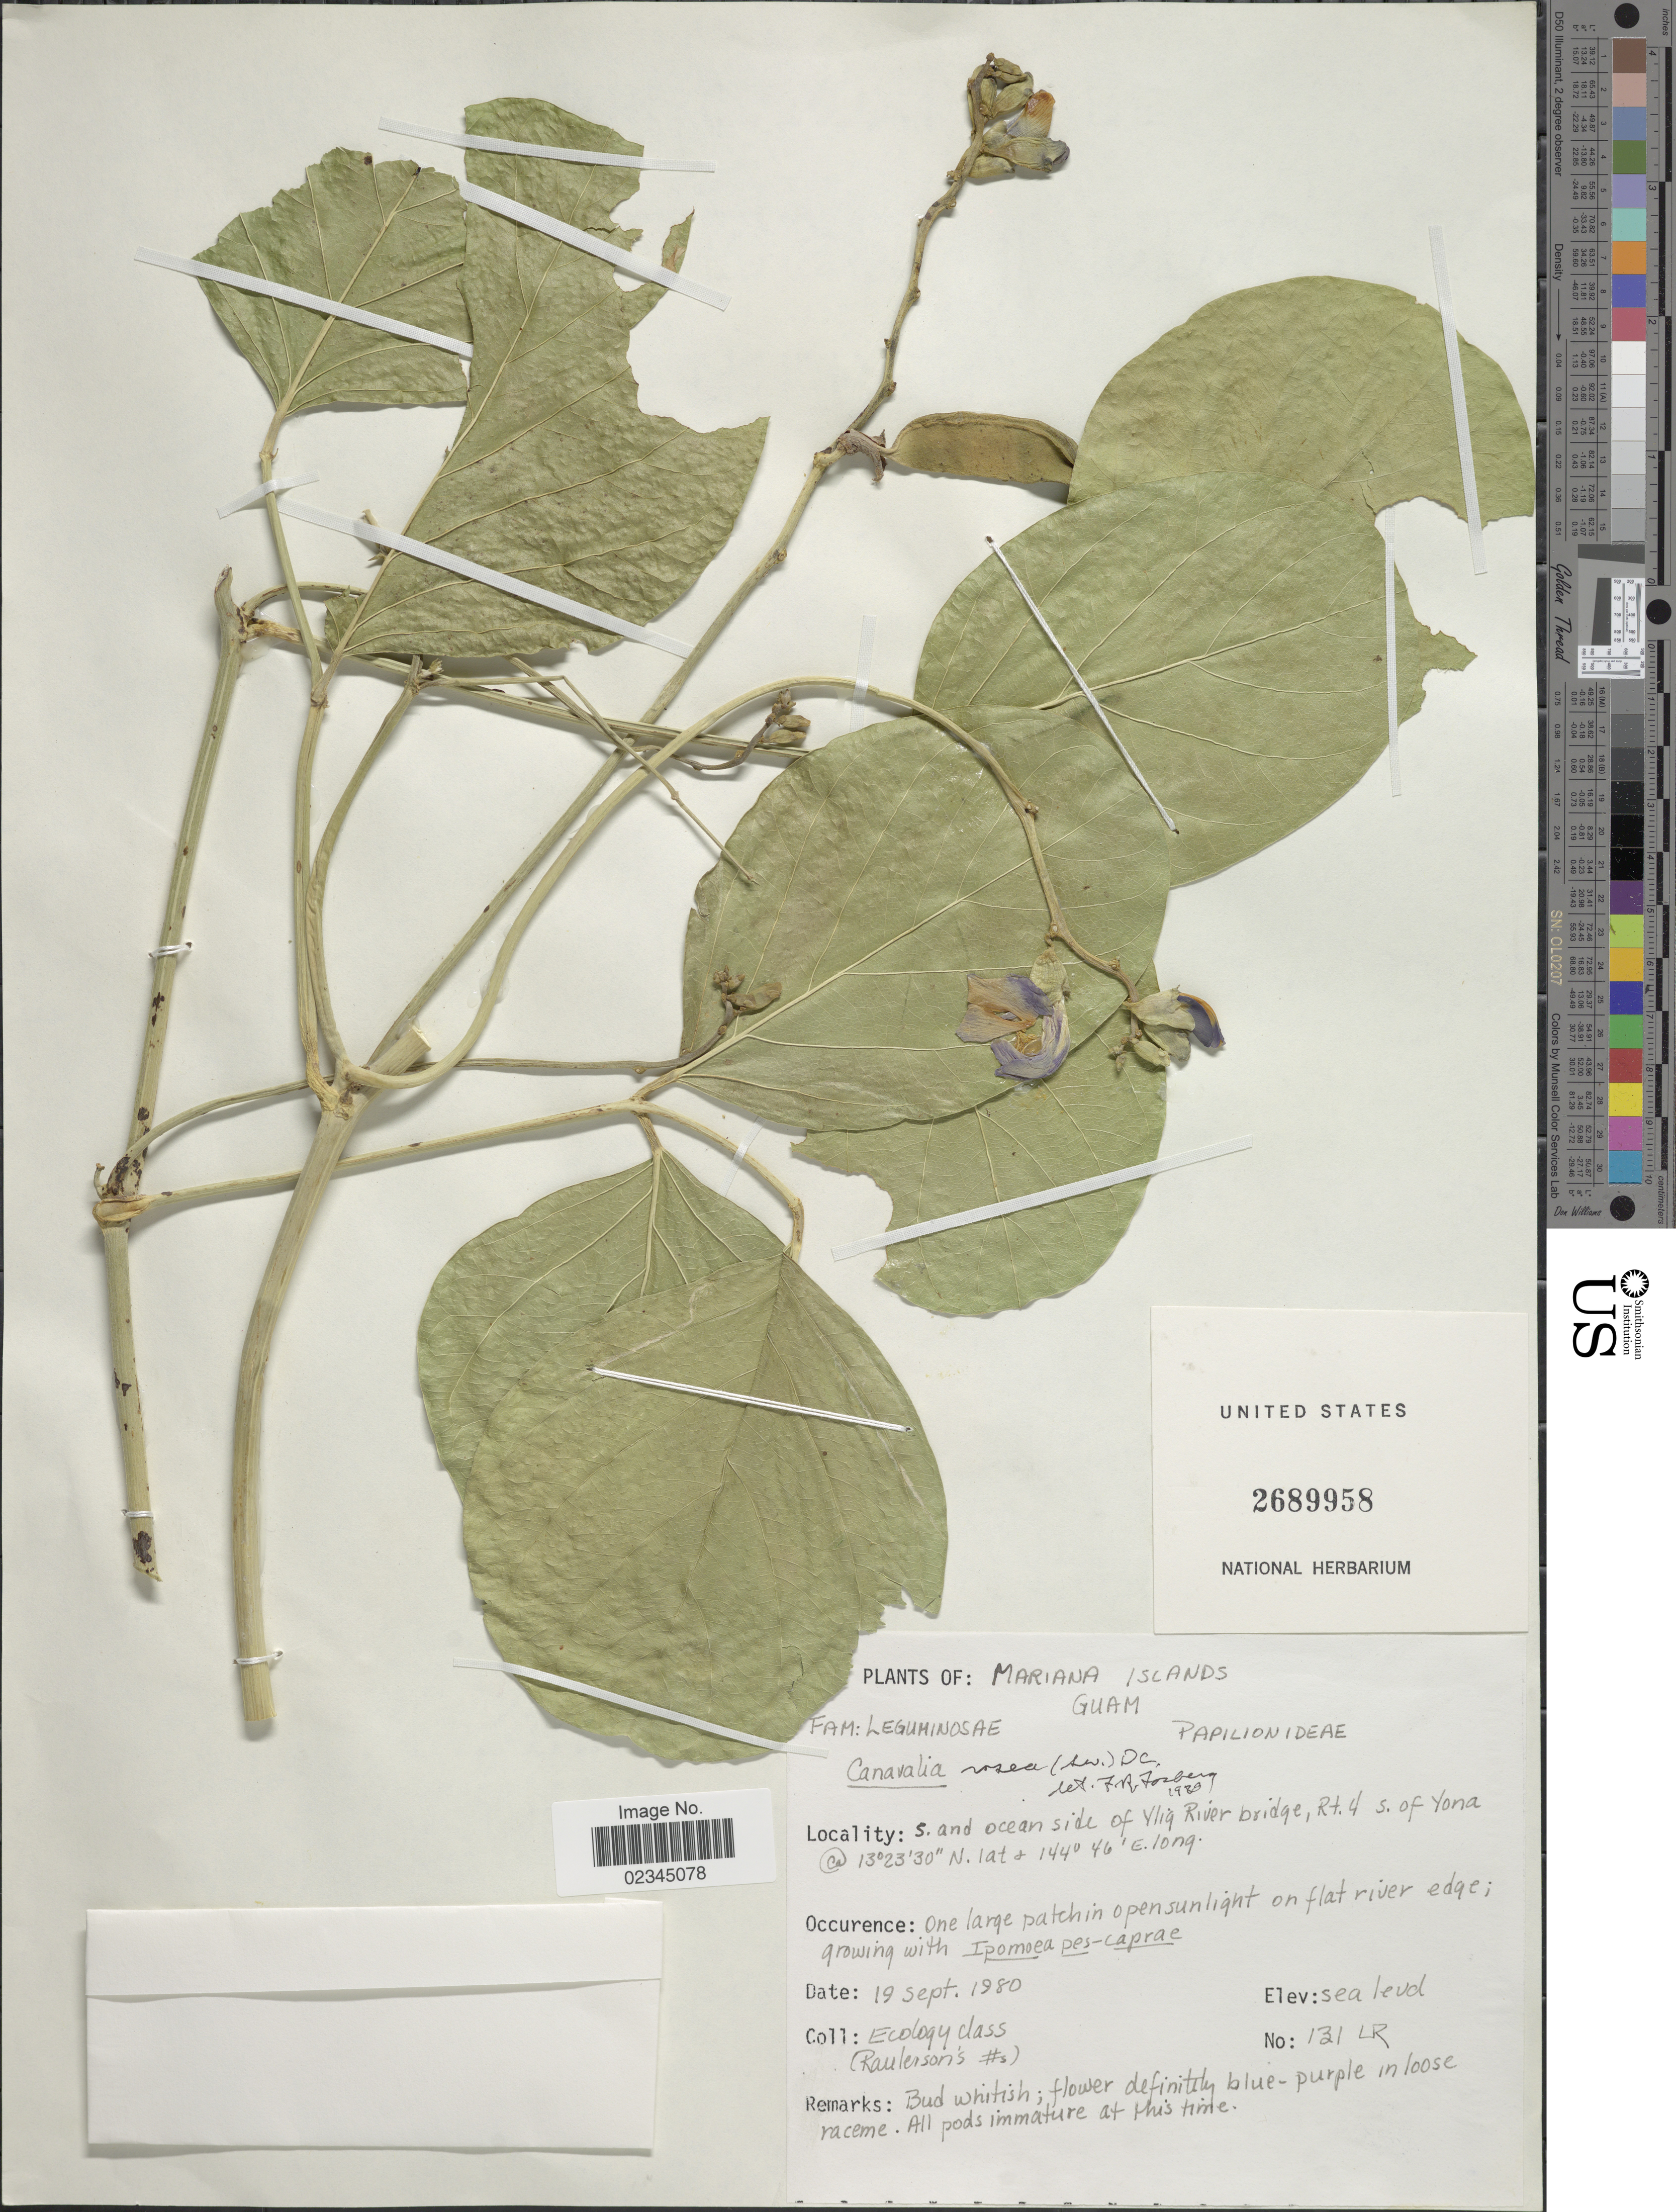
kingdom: Plantae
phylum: Tracheophyta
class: Magnoliopsida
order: Fabales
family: Fabaceae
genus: Canavalia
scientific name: Canavalia rosea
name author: (Sw.) DC.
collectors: Ecology class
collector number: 131LR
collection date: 1980-09-19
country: Guam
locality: Mariana Islands, S and ocean side of Vlia River bridge , Rt. 4 S. of Yona.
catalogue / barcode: US 2689958